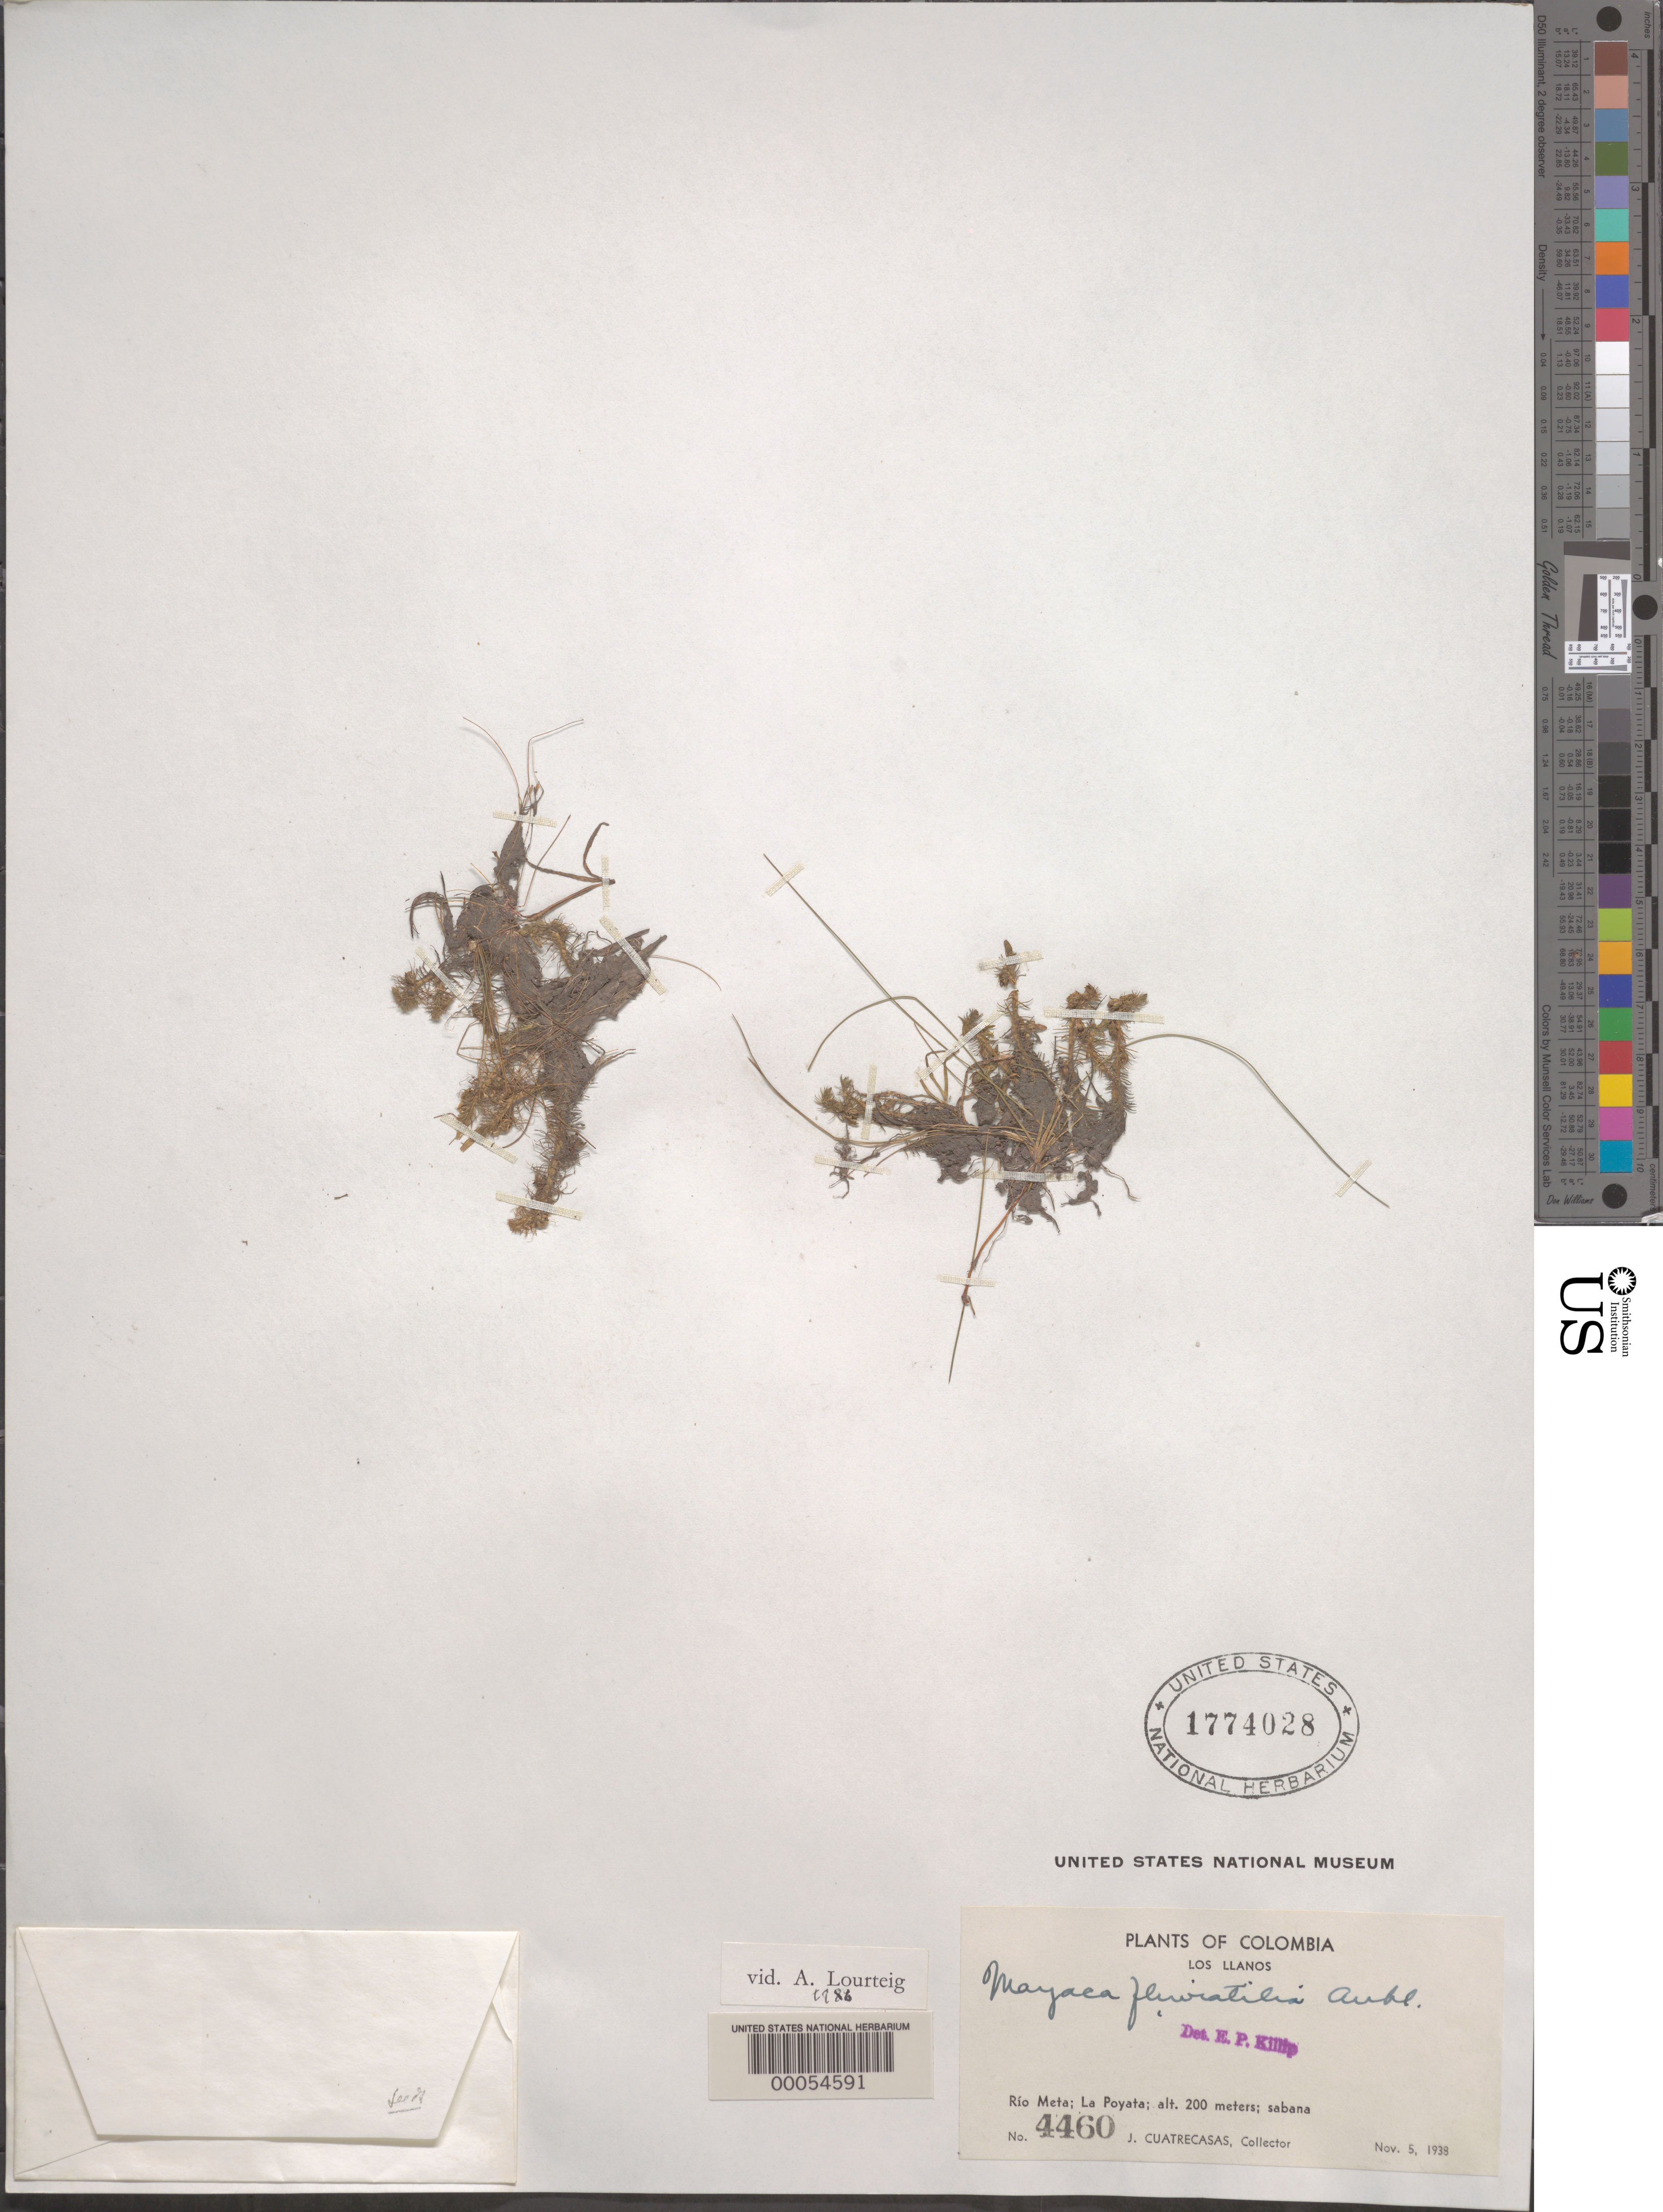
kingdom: Plantae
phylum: Tracheophyta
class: Liliopsida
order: Poales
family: Mayacaceae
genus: Mayaca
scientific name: Mayaca fluviatilis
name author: Aubl.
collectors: J. Cuatrecasas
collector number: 4460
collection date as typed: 05 Nov 1938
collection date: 1938-11-05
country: Colombia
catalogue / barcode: US 1774028